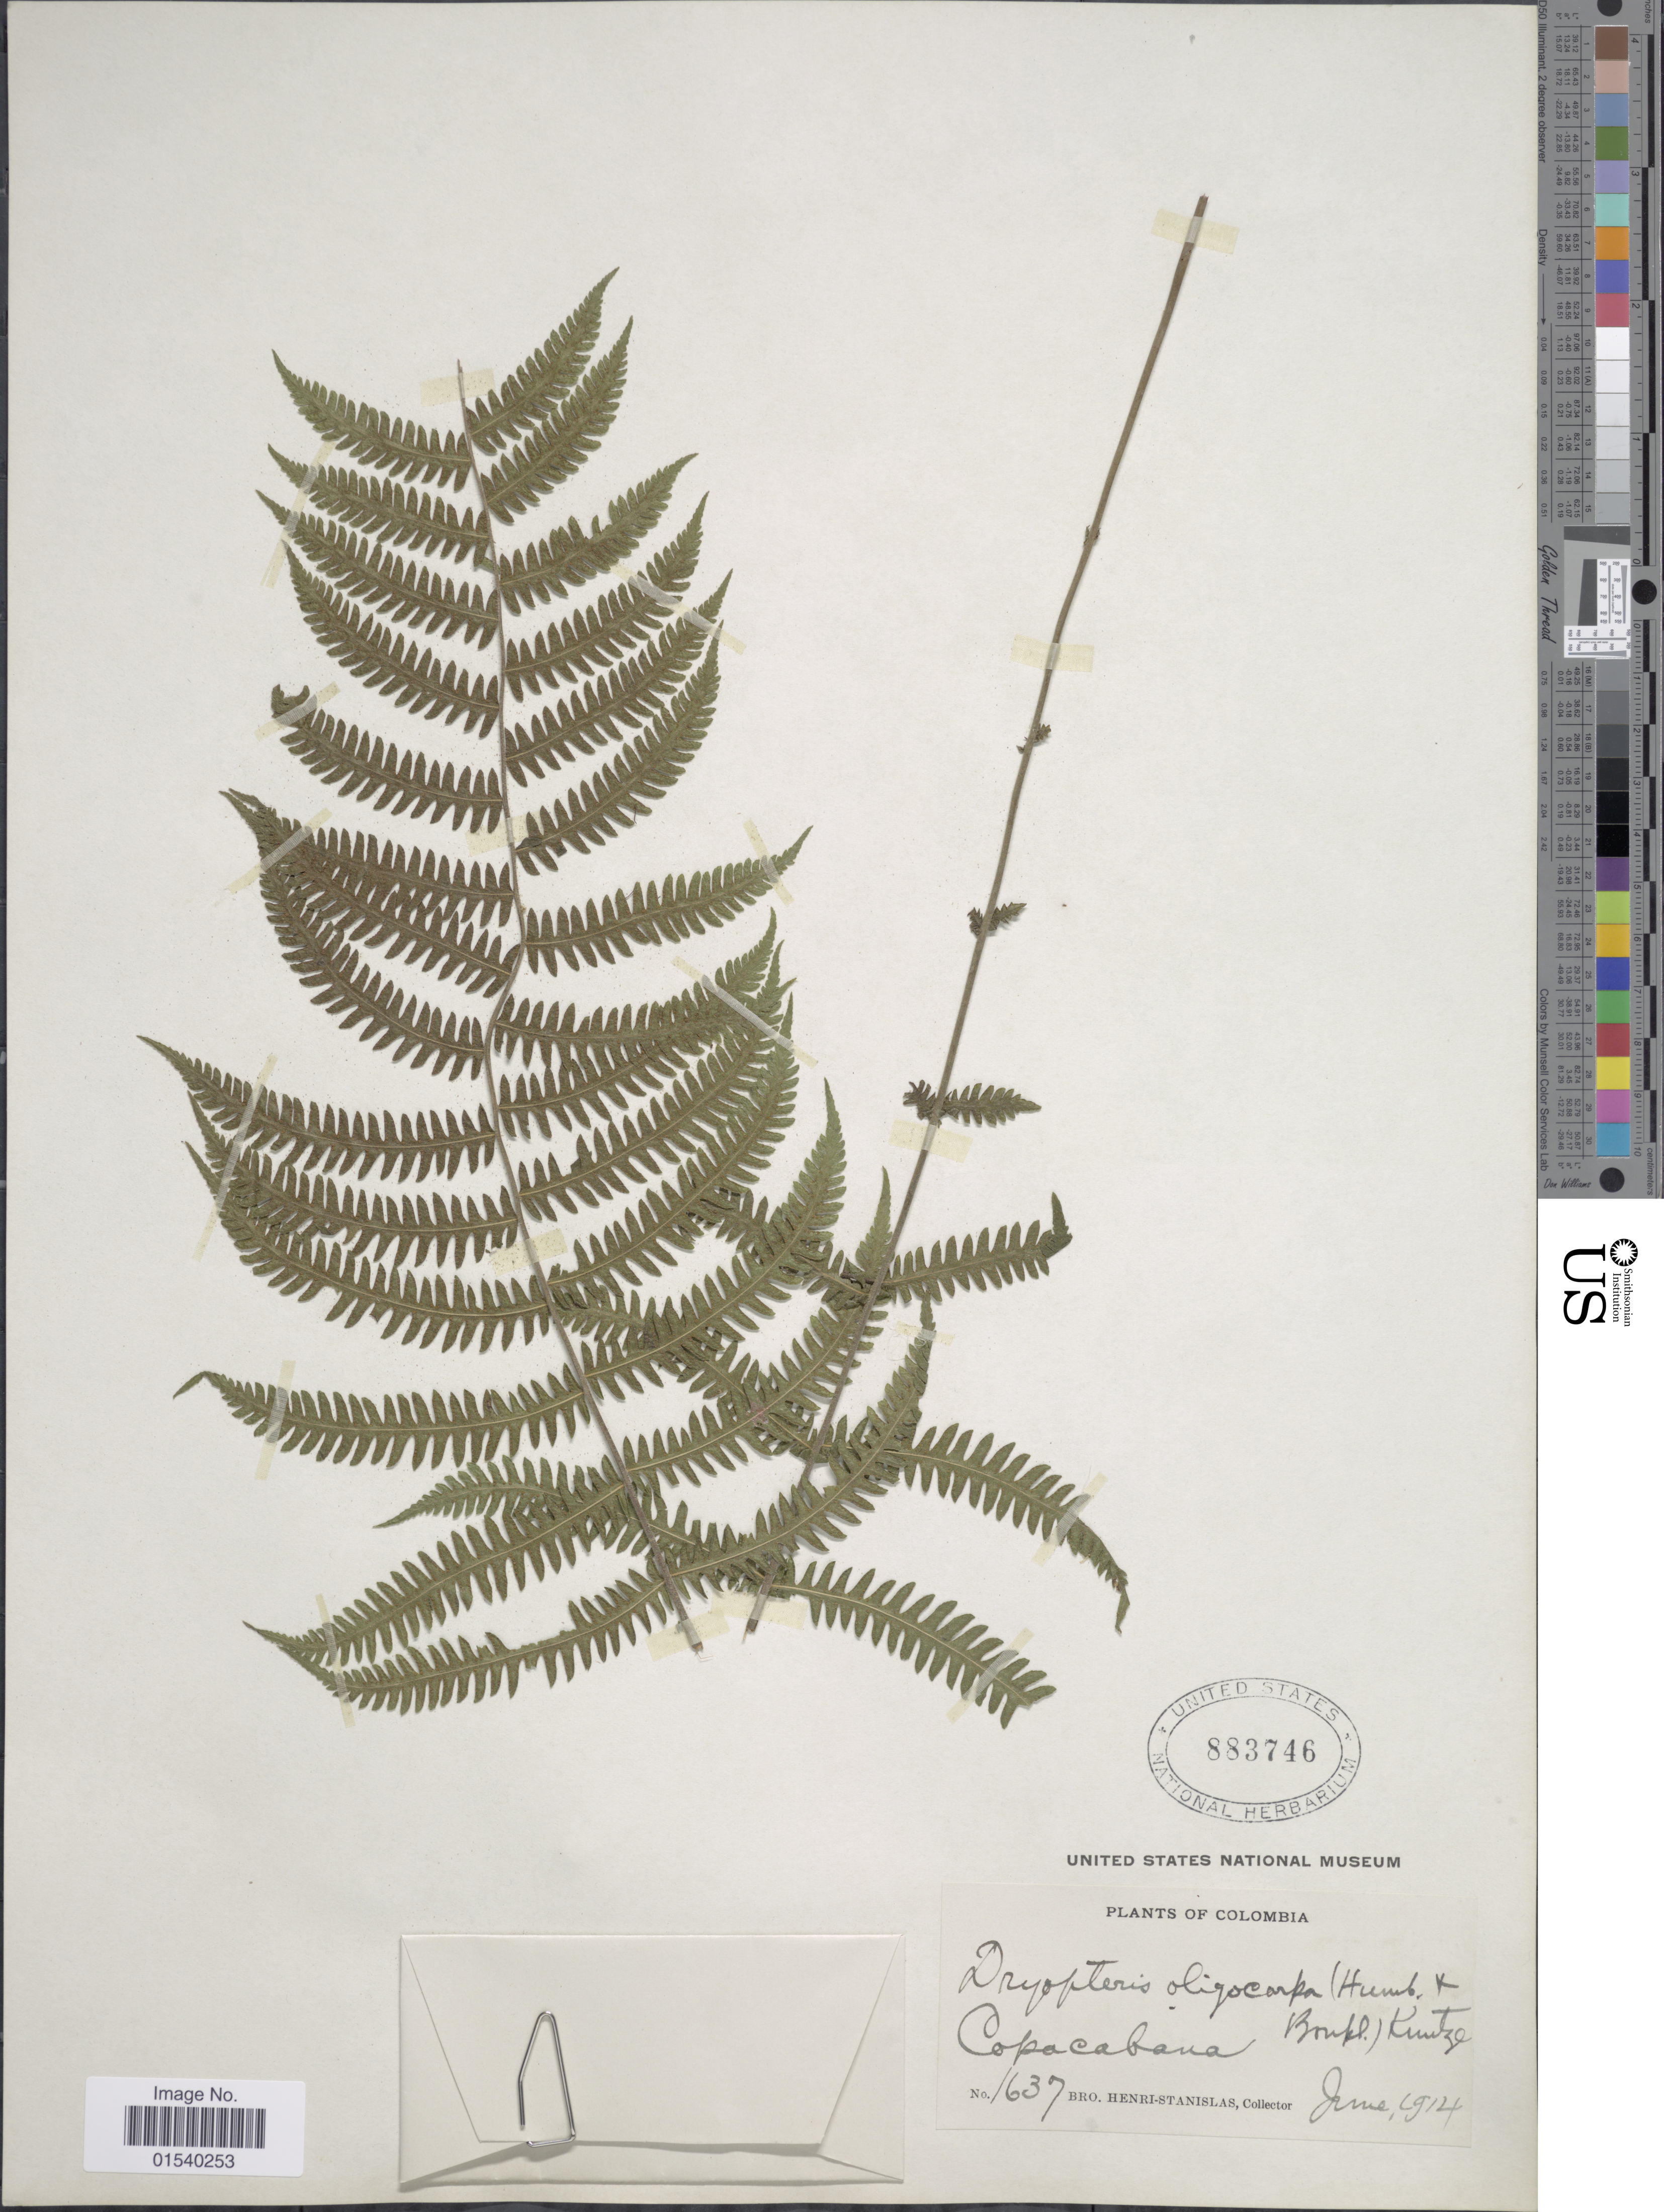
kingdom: Plantae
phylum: Tracheophyta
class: Polypodiopsida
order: Polypodiales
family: Thelypteridaceae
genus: Amauropelta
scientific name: Amauropelta oligocarpa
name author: (Humb. & Bonpl. ex Willd.) Pic. Serm.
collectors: Henri-Stanislas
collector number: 1637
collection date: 1914-06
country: Colombia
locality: Copacabana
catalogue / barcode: US 883746